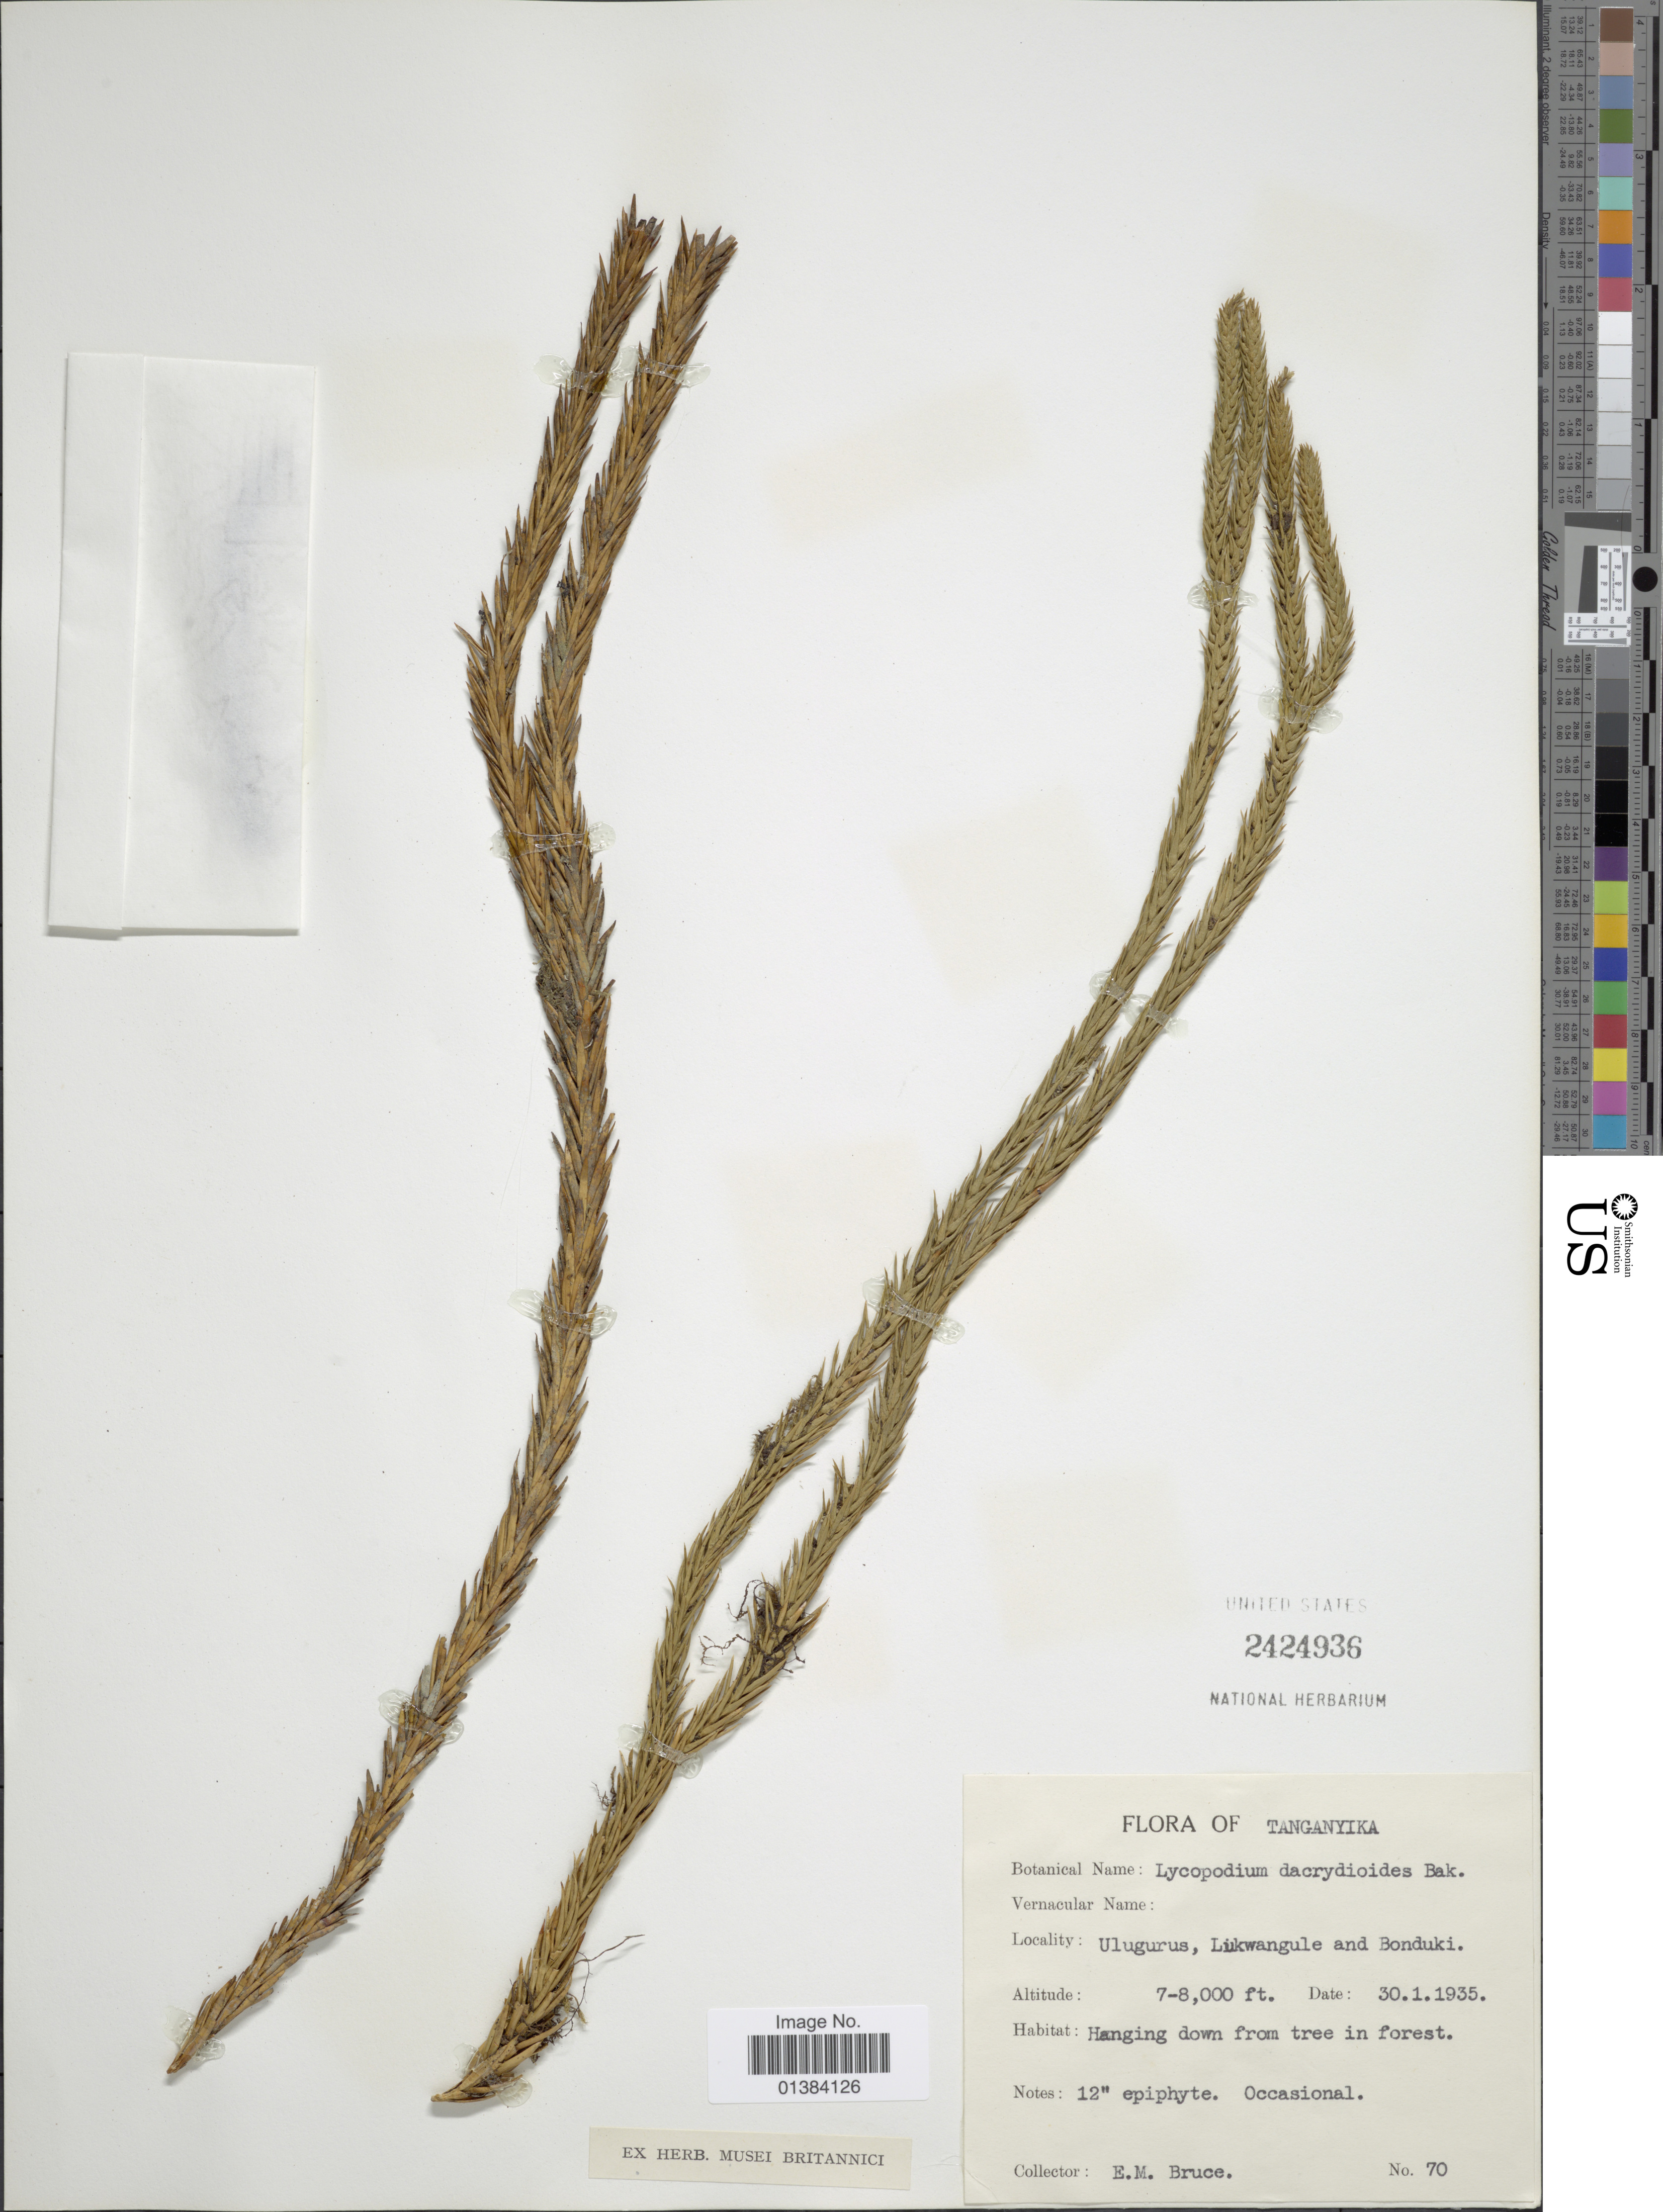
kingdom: Plantae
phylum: Tracheophyta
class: Lycopodiopsida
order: Lycopodiales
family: Lycopodiaceae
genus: Phlegmariurus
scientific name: Phlegmariurus dacrydioides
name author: (Baker) A. R. Field & Bostock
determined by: Field, A. R.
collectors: E. Bruce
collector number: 70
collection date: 1935-01-30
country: Tanzania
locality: Tanganyika. Ulugurus, Lukwangule and Bonduki.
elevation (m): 2134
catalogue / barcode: US 2424936